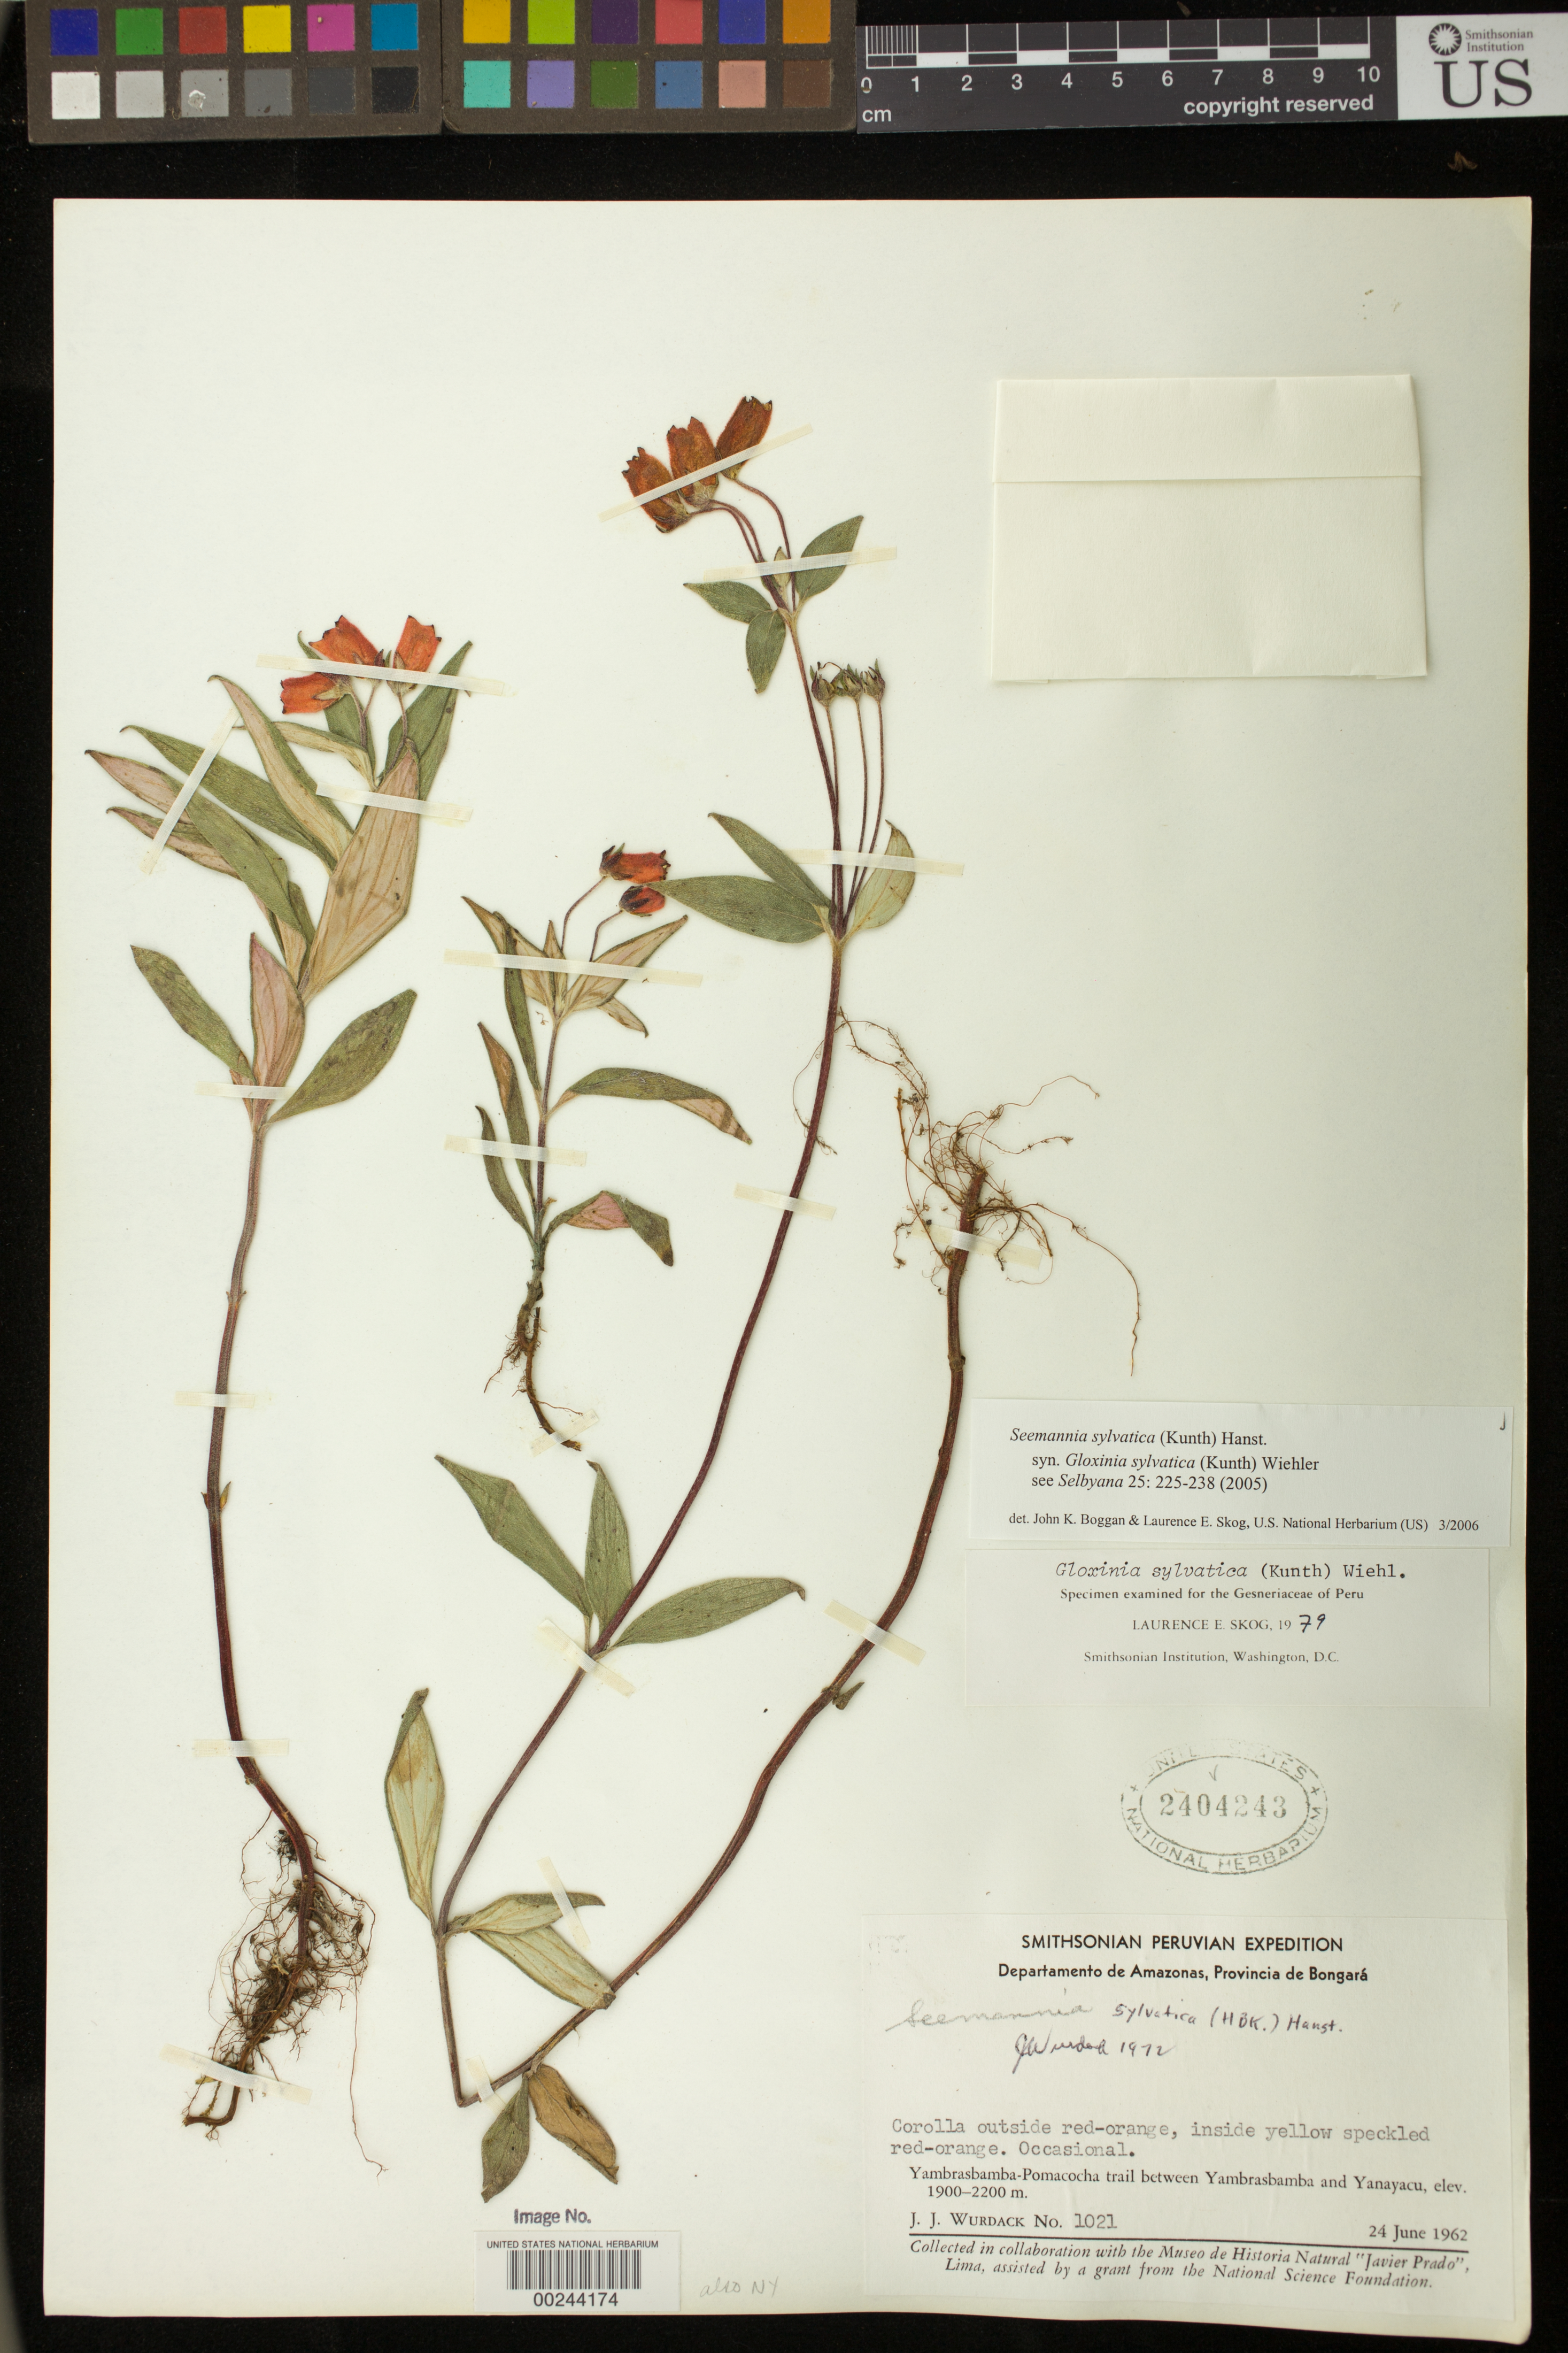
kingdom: Plantae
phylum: Tracheophyta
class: Magnoliopsida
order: Lamiales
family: Gesneriaceae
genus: Seemannia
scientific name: Seemannia sylvatica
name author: (Kunth) Hanst.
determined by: Boggan, J. K.; Skog, L. E.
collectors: J. J. Wurdack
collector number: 1021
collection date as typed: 24 Jun 1962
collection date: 1962-06-24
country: Peru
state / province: Amazonas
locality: Bongará, Yambrasbamba - Pomacocha trail between Yambrasbamba and Yanayacu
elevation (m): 1900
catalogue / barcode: US 2404243